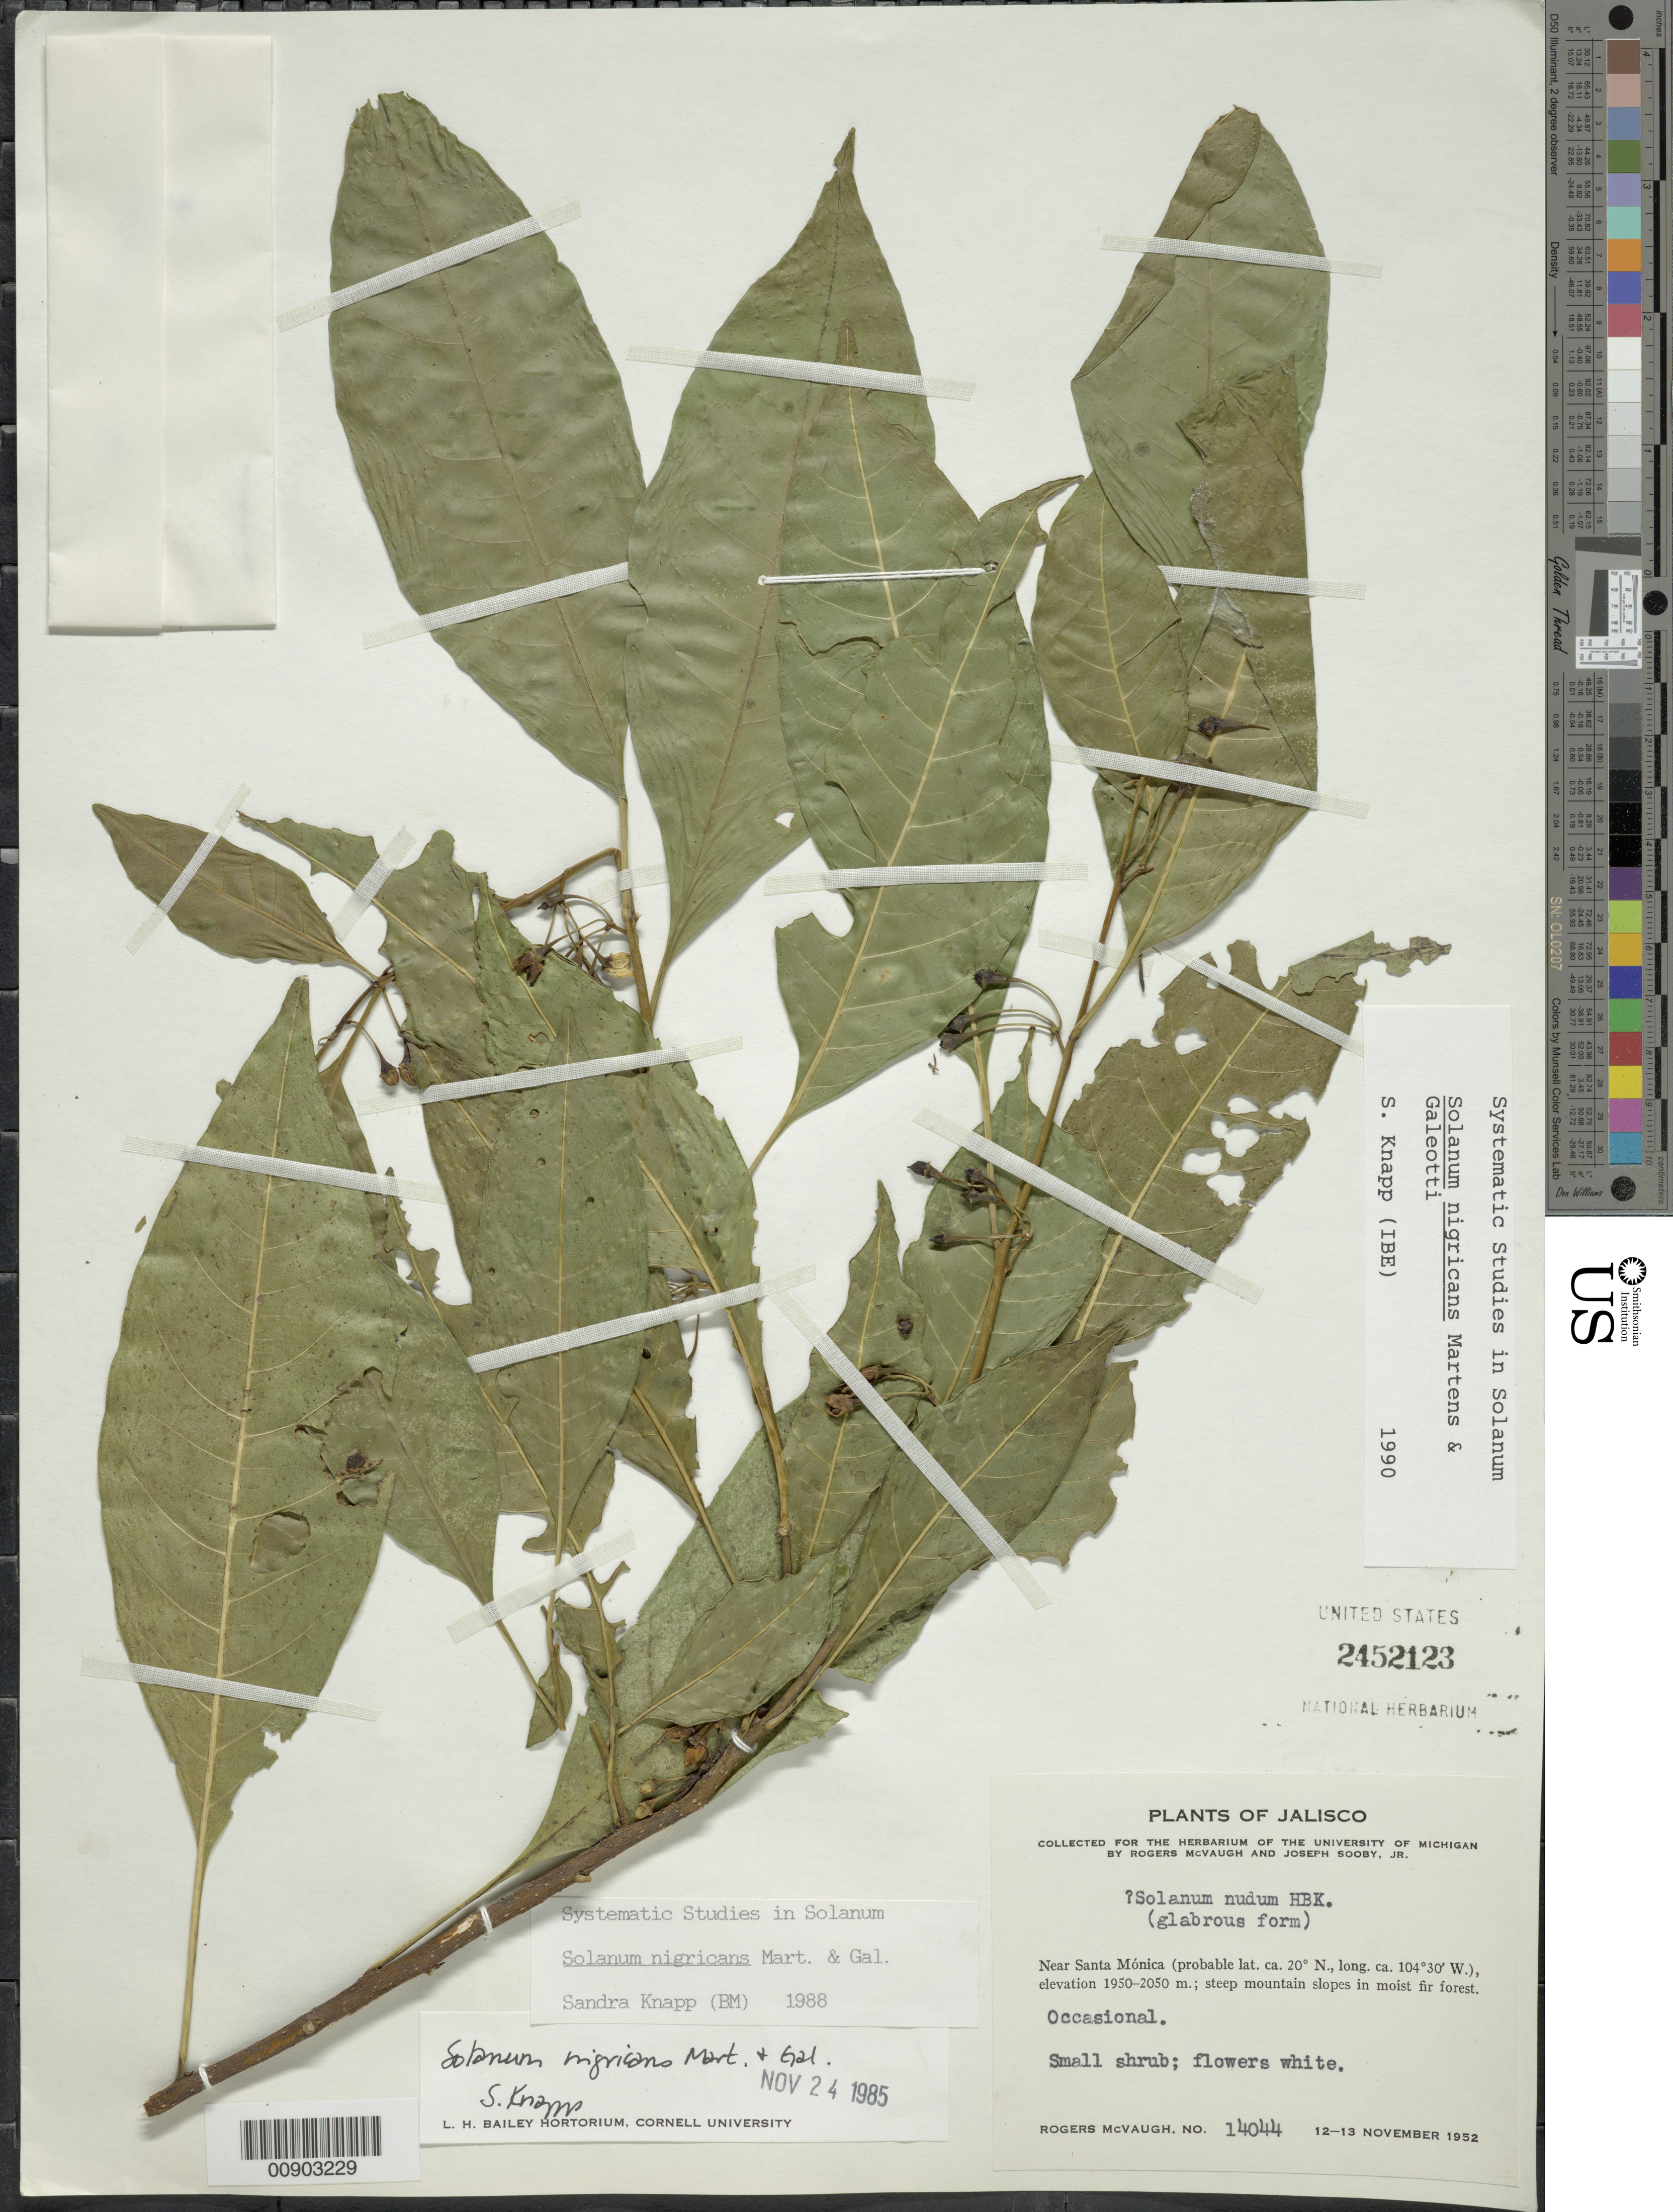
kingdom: Plantae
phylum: Tracheophyta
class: Magnoliopsida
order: Solanales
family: Solanaceae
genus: Solanum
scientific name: Solanum nigricans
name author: M. Martens & Galeotti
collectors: R. McVaugh & J. Sooby Jr.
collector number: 14044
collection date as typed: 12 Nov 1952 to 13 Nov 1952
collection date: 1952-11-12/1952-11-13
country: Mexico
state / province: Jalisco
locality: Near Santa Mónica, Jalisco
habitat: Steep mountain slopes in moist fir forest.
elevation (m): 2050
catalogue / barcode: US 2452123